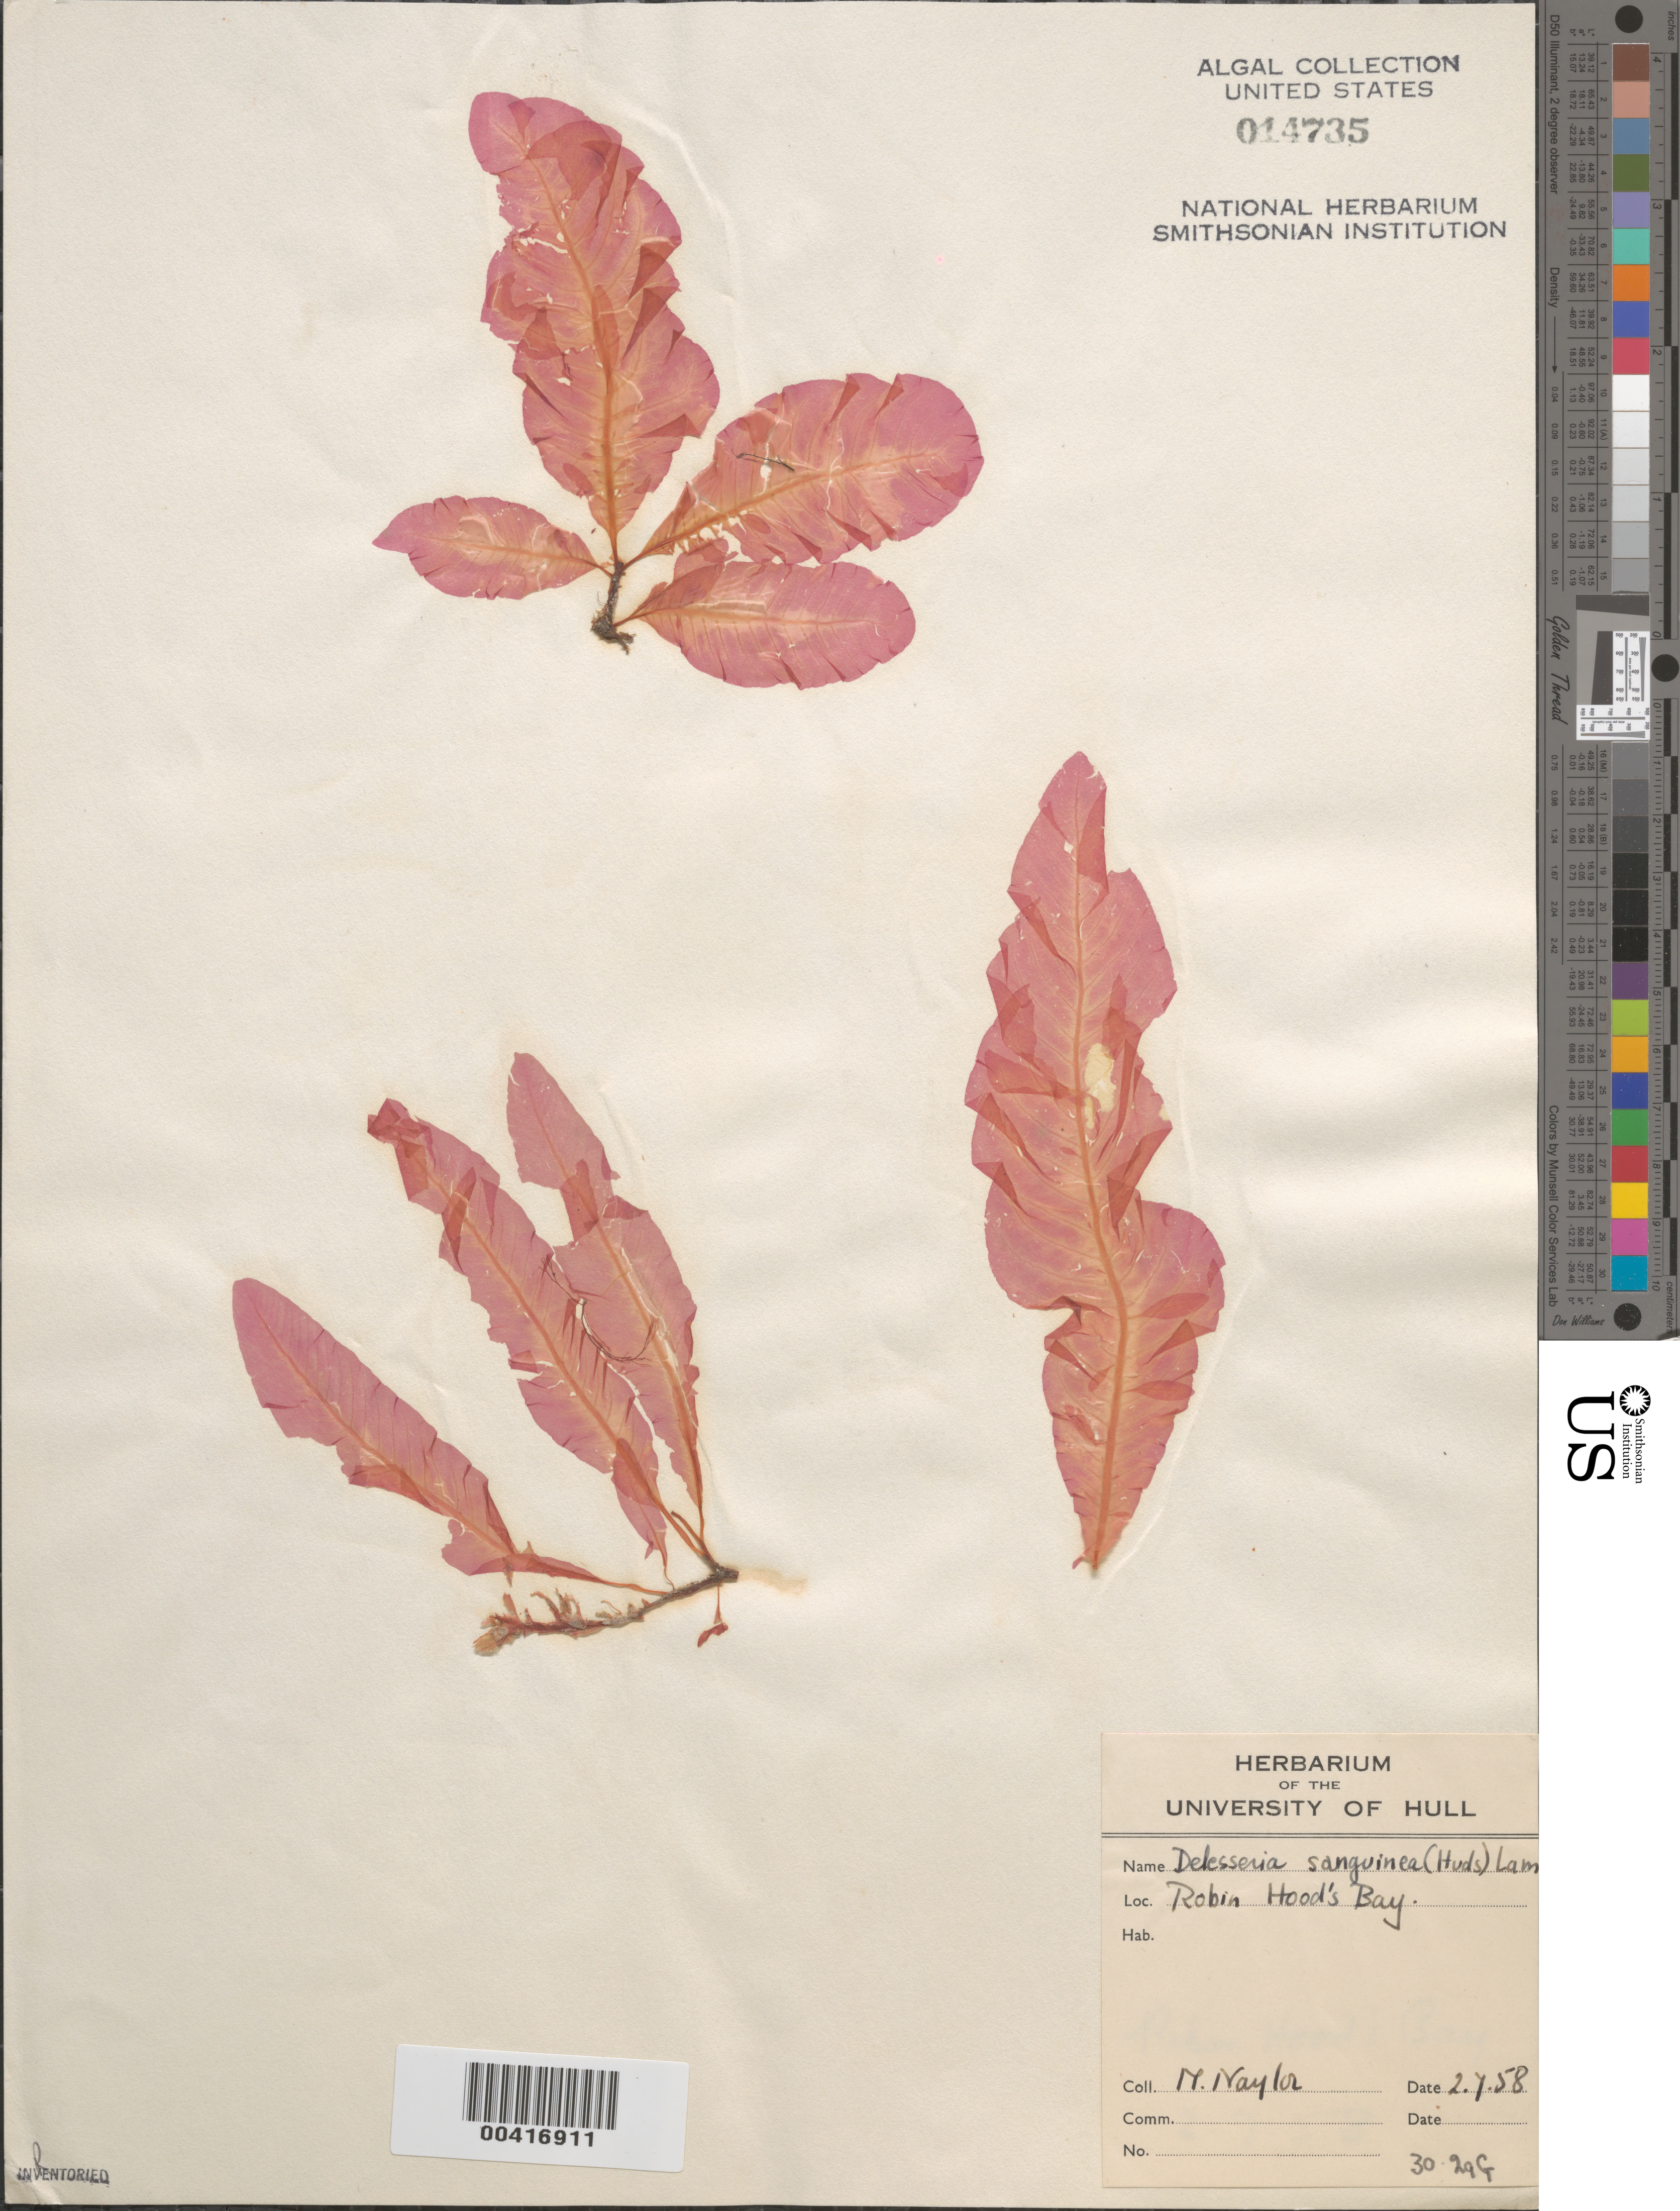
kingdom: Plantae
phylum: Rhodophyta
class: Florideophyceae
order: Ceramiales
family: Delesseriaceae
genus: Delesseria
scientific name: Delesseria sanguinea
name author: (Huds.) J.V.Lamouroux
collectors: M. Roberts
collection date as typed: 02 Jul 1958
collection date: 1958-07-02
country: United Kingdom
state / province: England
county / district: North Yorkshire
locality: Robin Hood's Bay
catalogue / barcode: US 14735